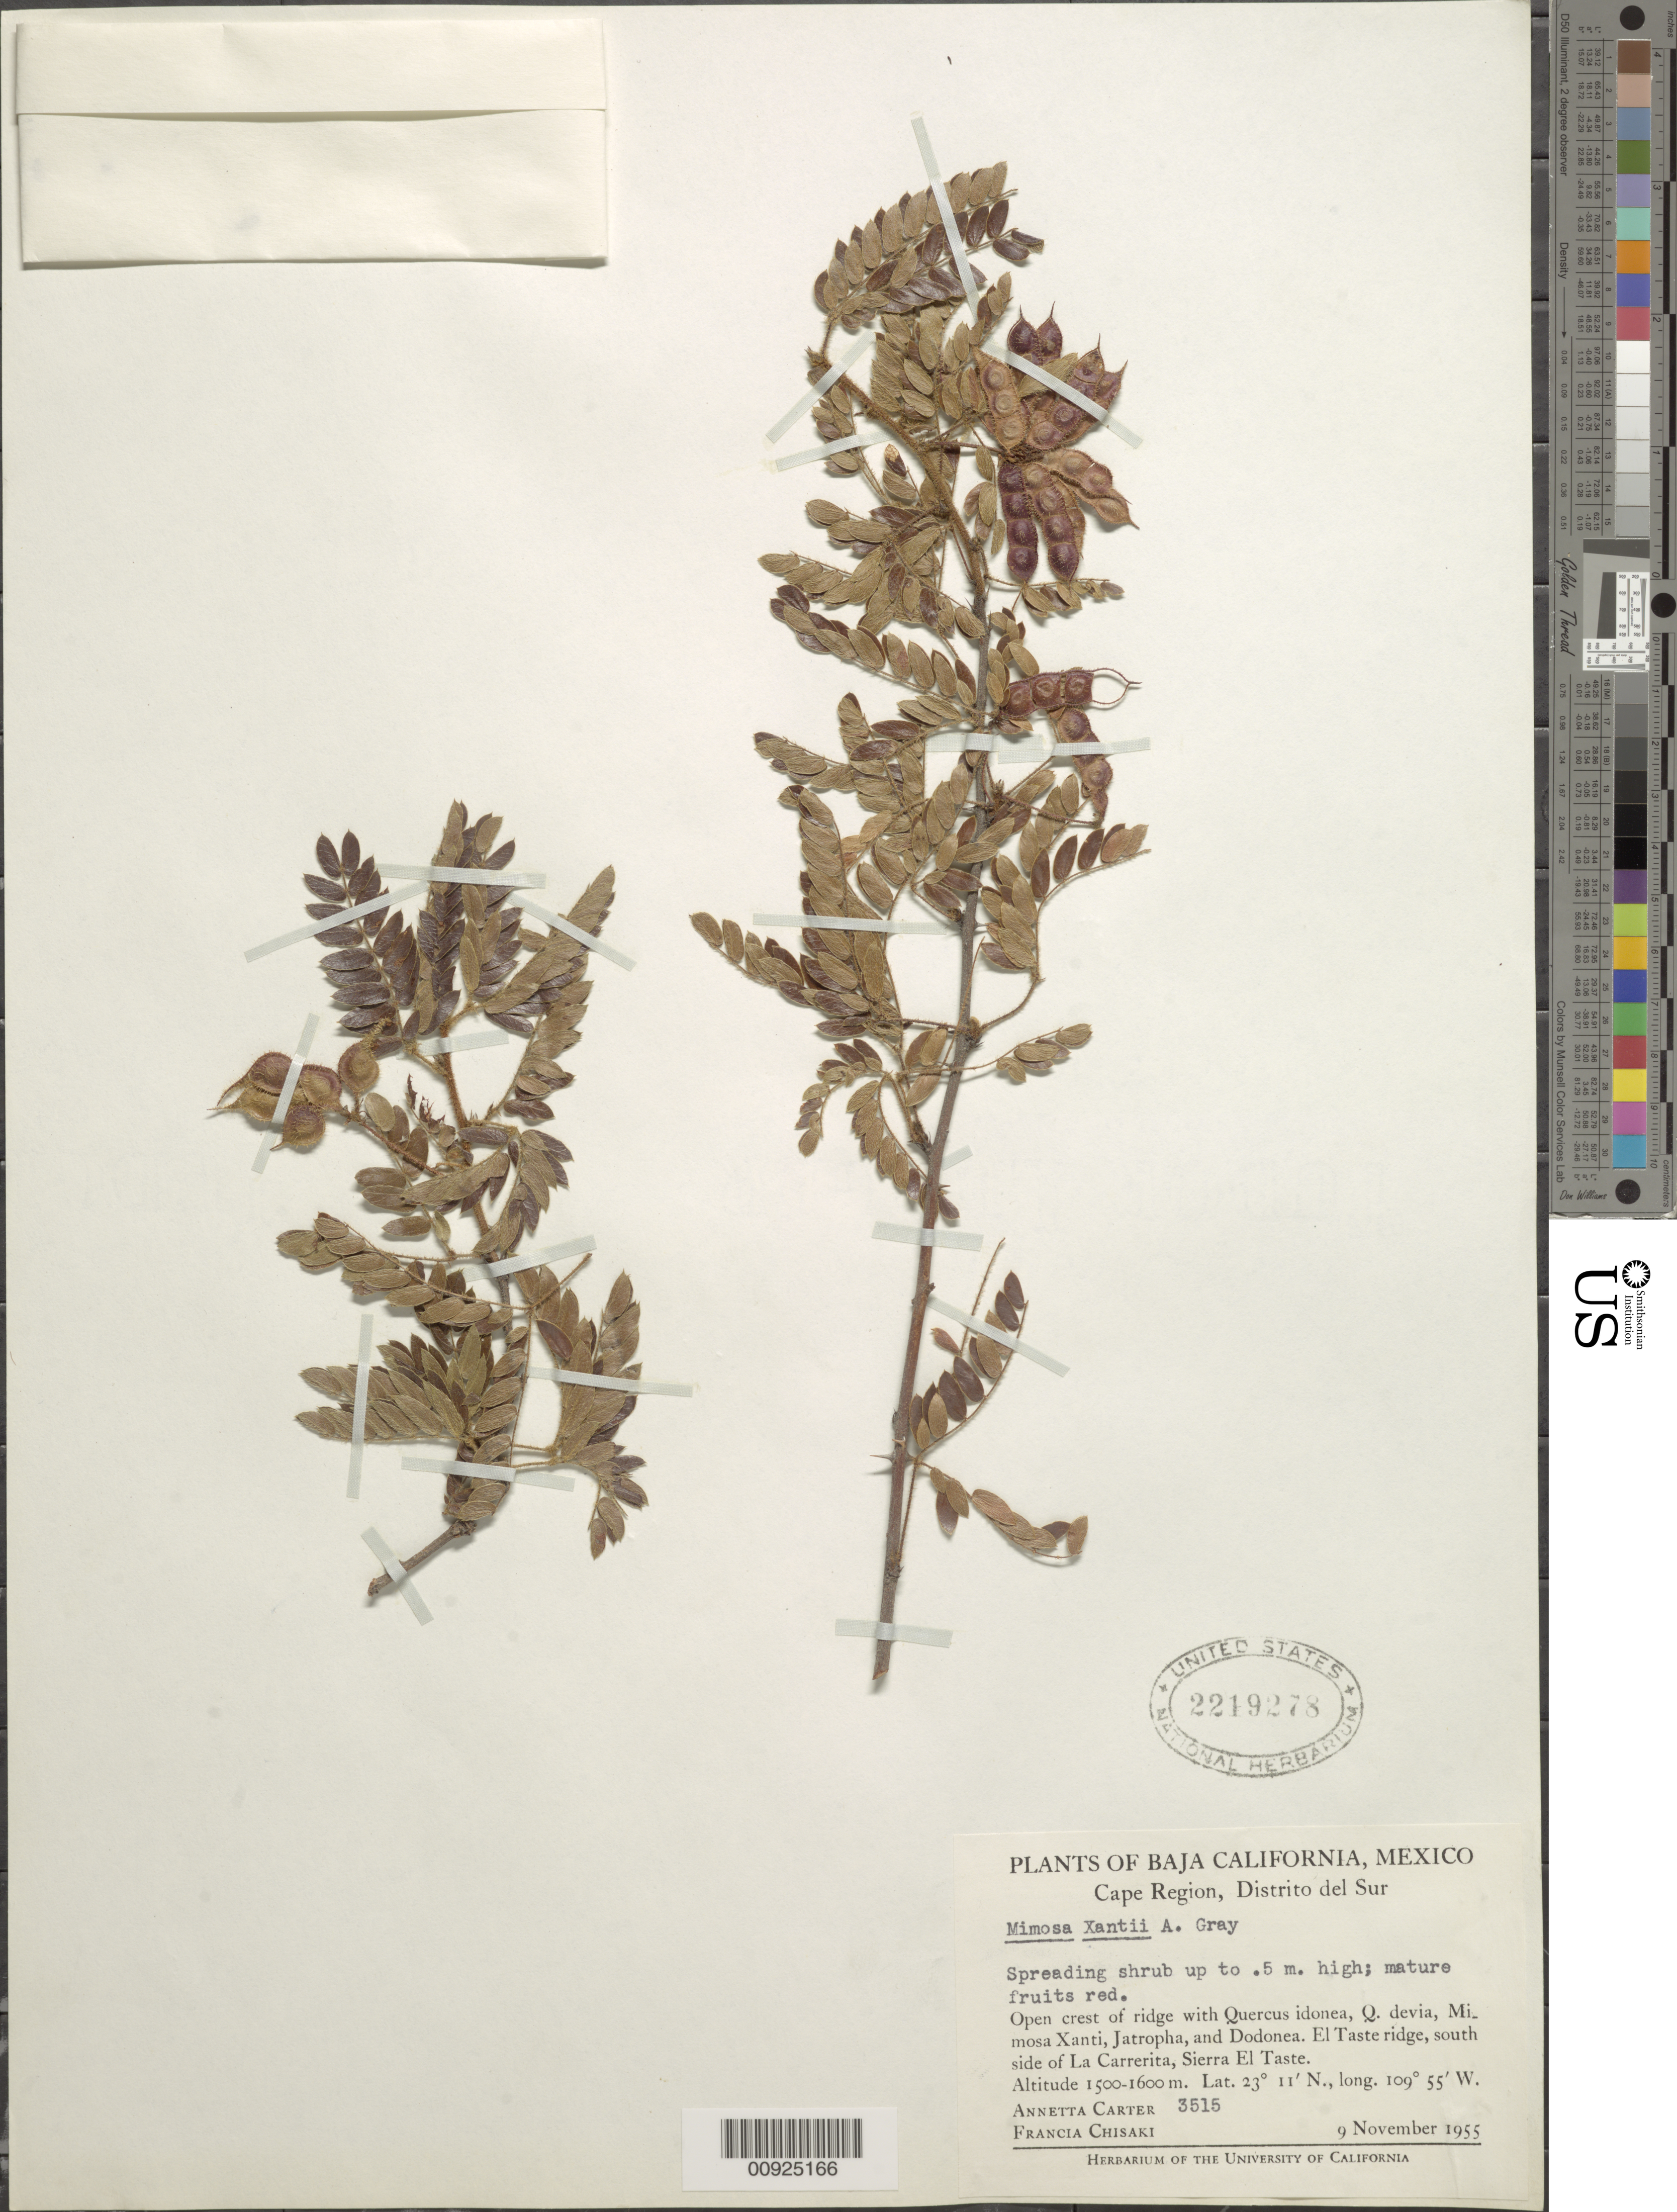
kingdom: Plantae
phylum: Tracheophyta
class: Magnoliopsida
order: Fabales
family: Fabaceae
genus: Mimosa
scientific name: Mimosa xanti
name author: A. Gray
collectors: A. Carter & F. Chisaki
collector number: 3515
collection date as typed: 09 Nov 1955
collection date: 1955-11-09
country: Mexico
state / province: Baja California Sur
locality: El Taste ridge, south side of La Carrerita, Sierra El Taste. Baja California. Cape Region, Distrito del Sur.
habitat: Open crest of ridge with Quercus idonea, Q. devia, Mimosa Xanti, Jatropha, and Dodonea.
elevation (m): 1600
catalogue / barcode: US 2219278